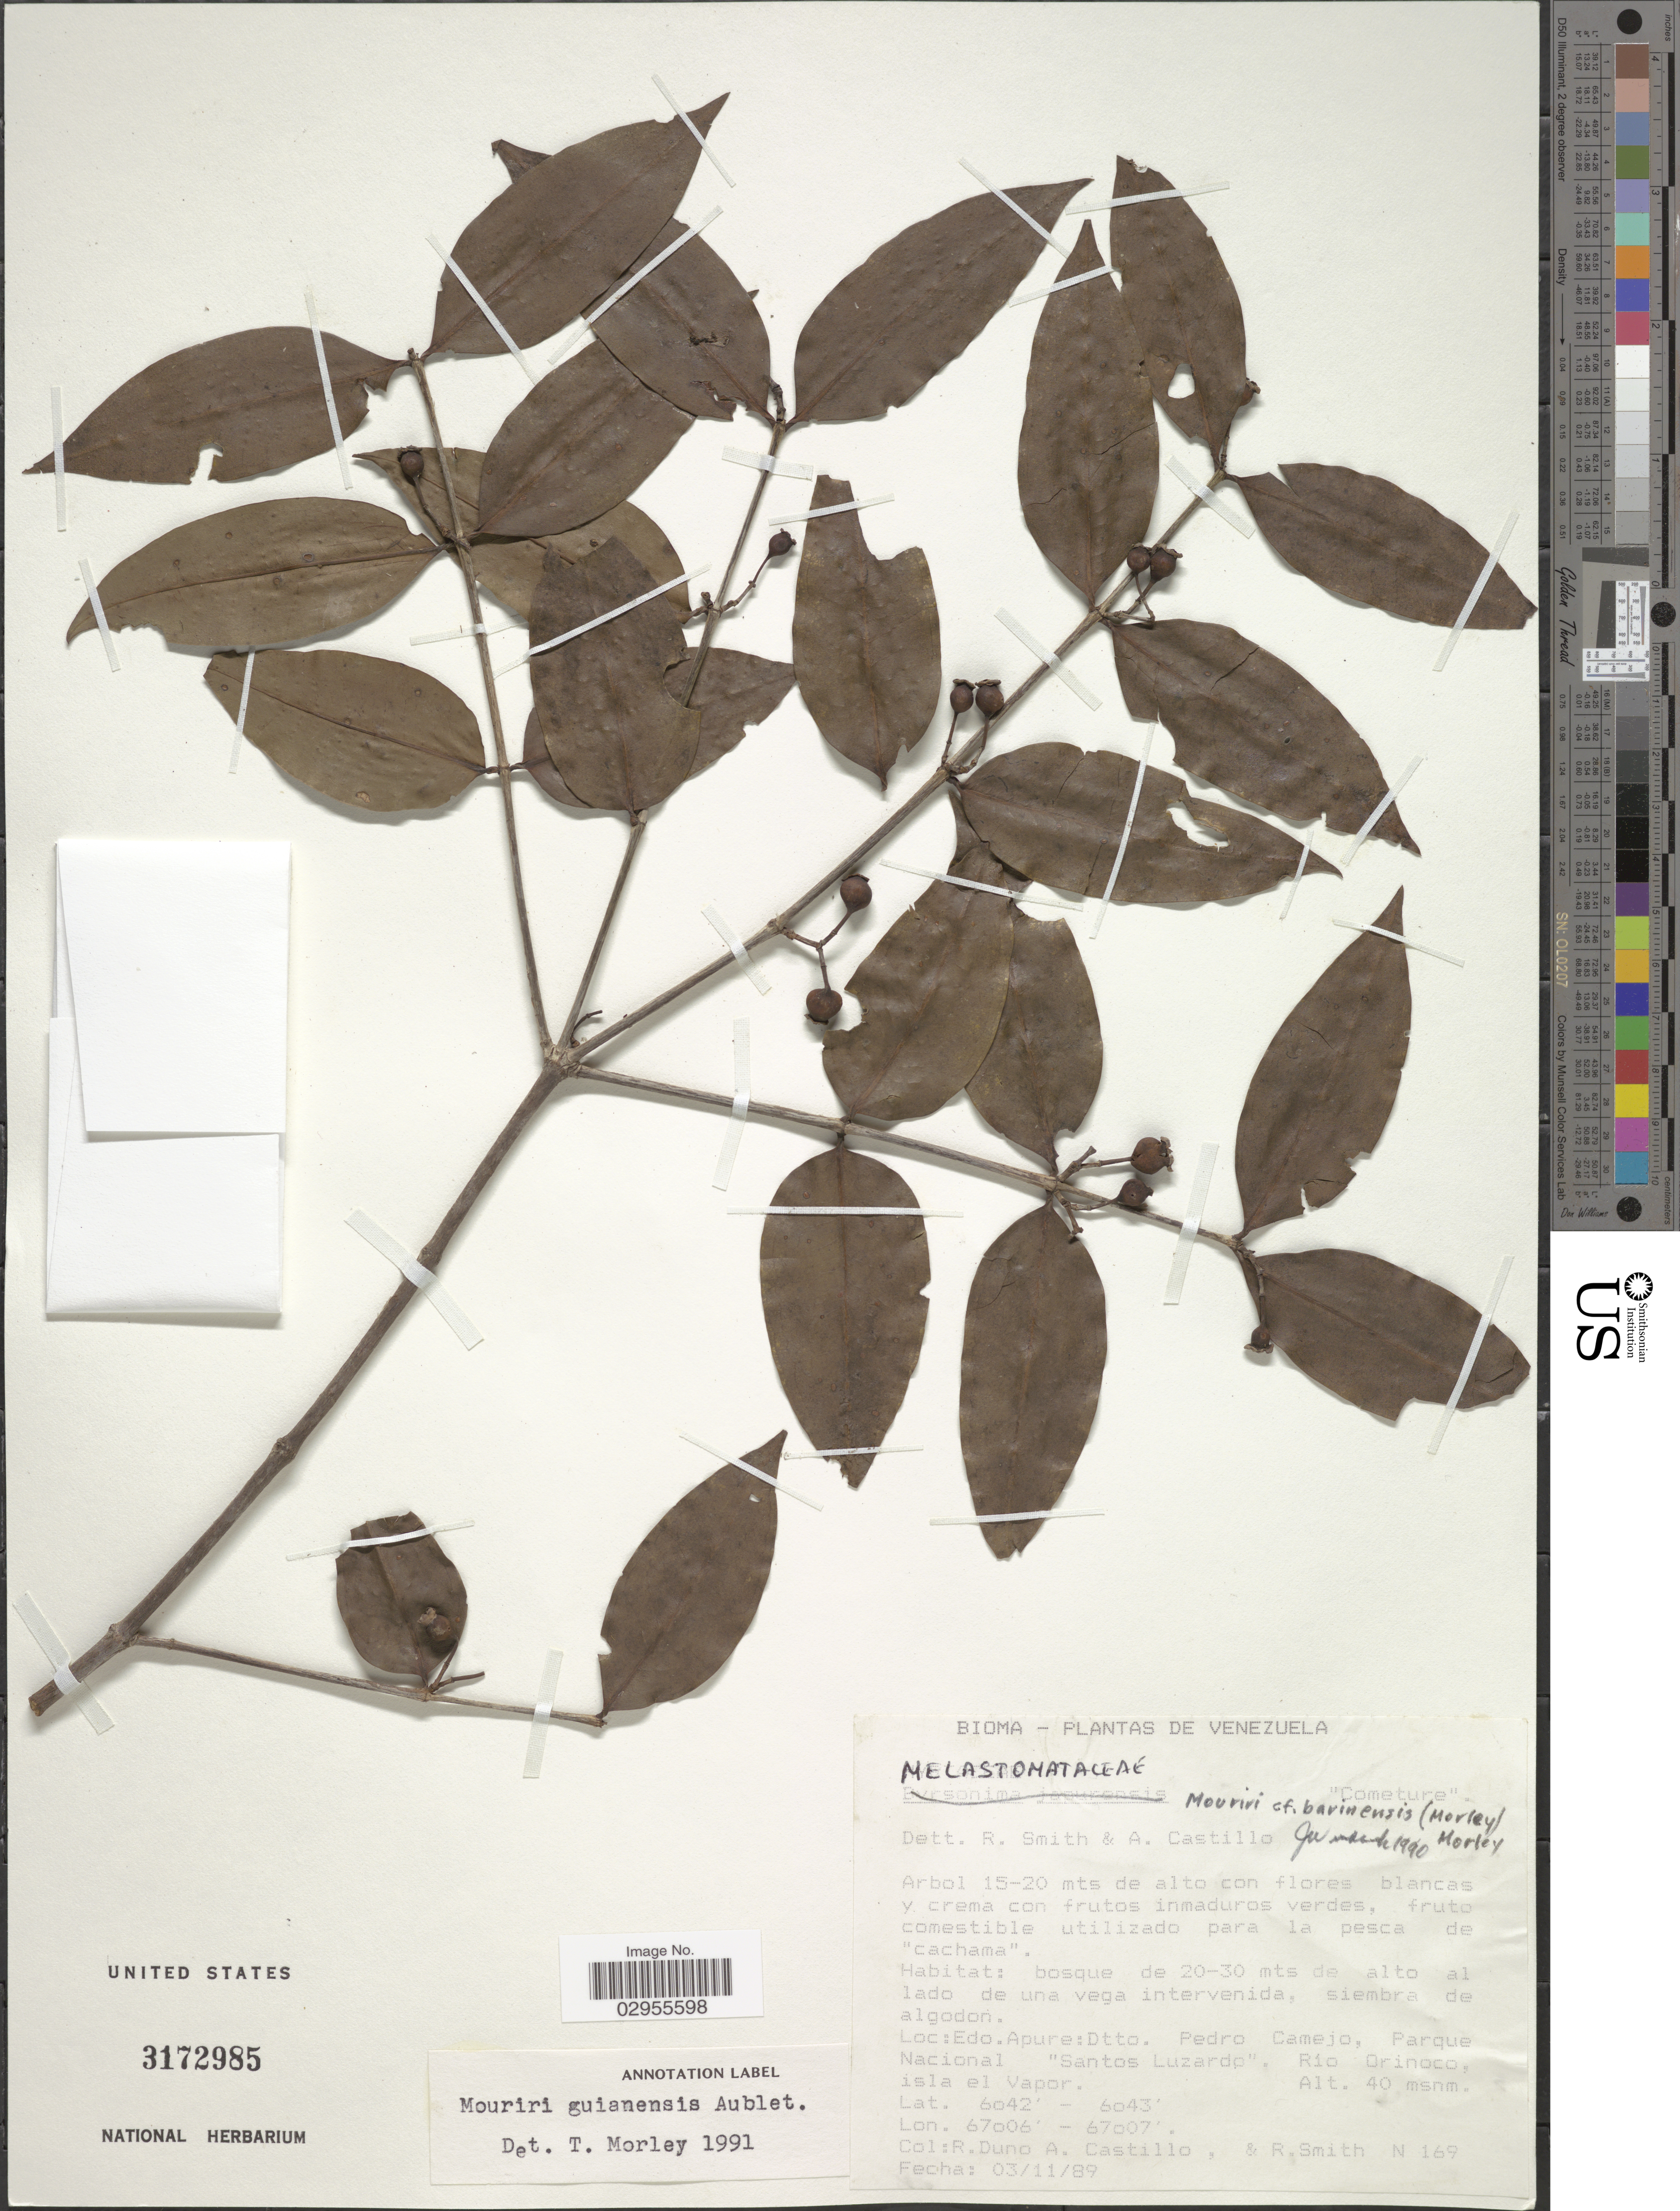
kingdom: Plantae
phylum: Tracheophyta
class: Magnoliopsida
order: Myrtales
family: Melastomataceae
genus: Mouriri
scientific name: Mouriri guianensis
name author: Aubl.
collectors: R. Duno, A. Castillo & R. Smith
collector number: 169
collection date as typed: Transcribed d/m/y: 3/11/89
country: Venezuela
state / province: Apure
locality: Edo. Apure: Dtto. Pedro Camejo, Parque Nacional "Santos Luzardo", Río Orinoco, isla el Vapor.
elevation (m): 40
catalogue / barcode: US 3172985